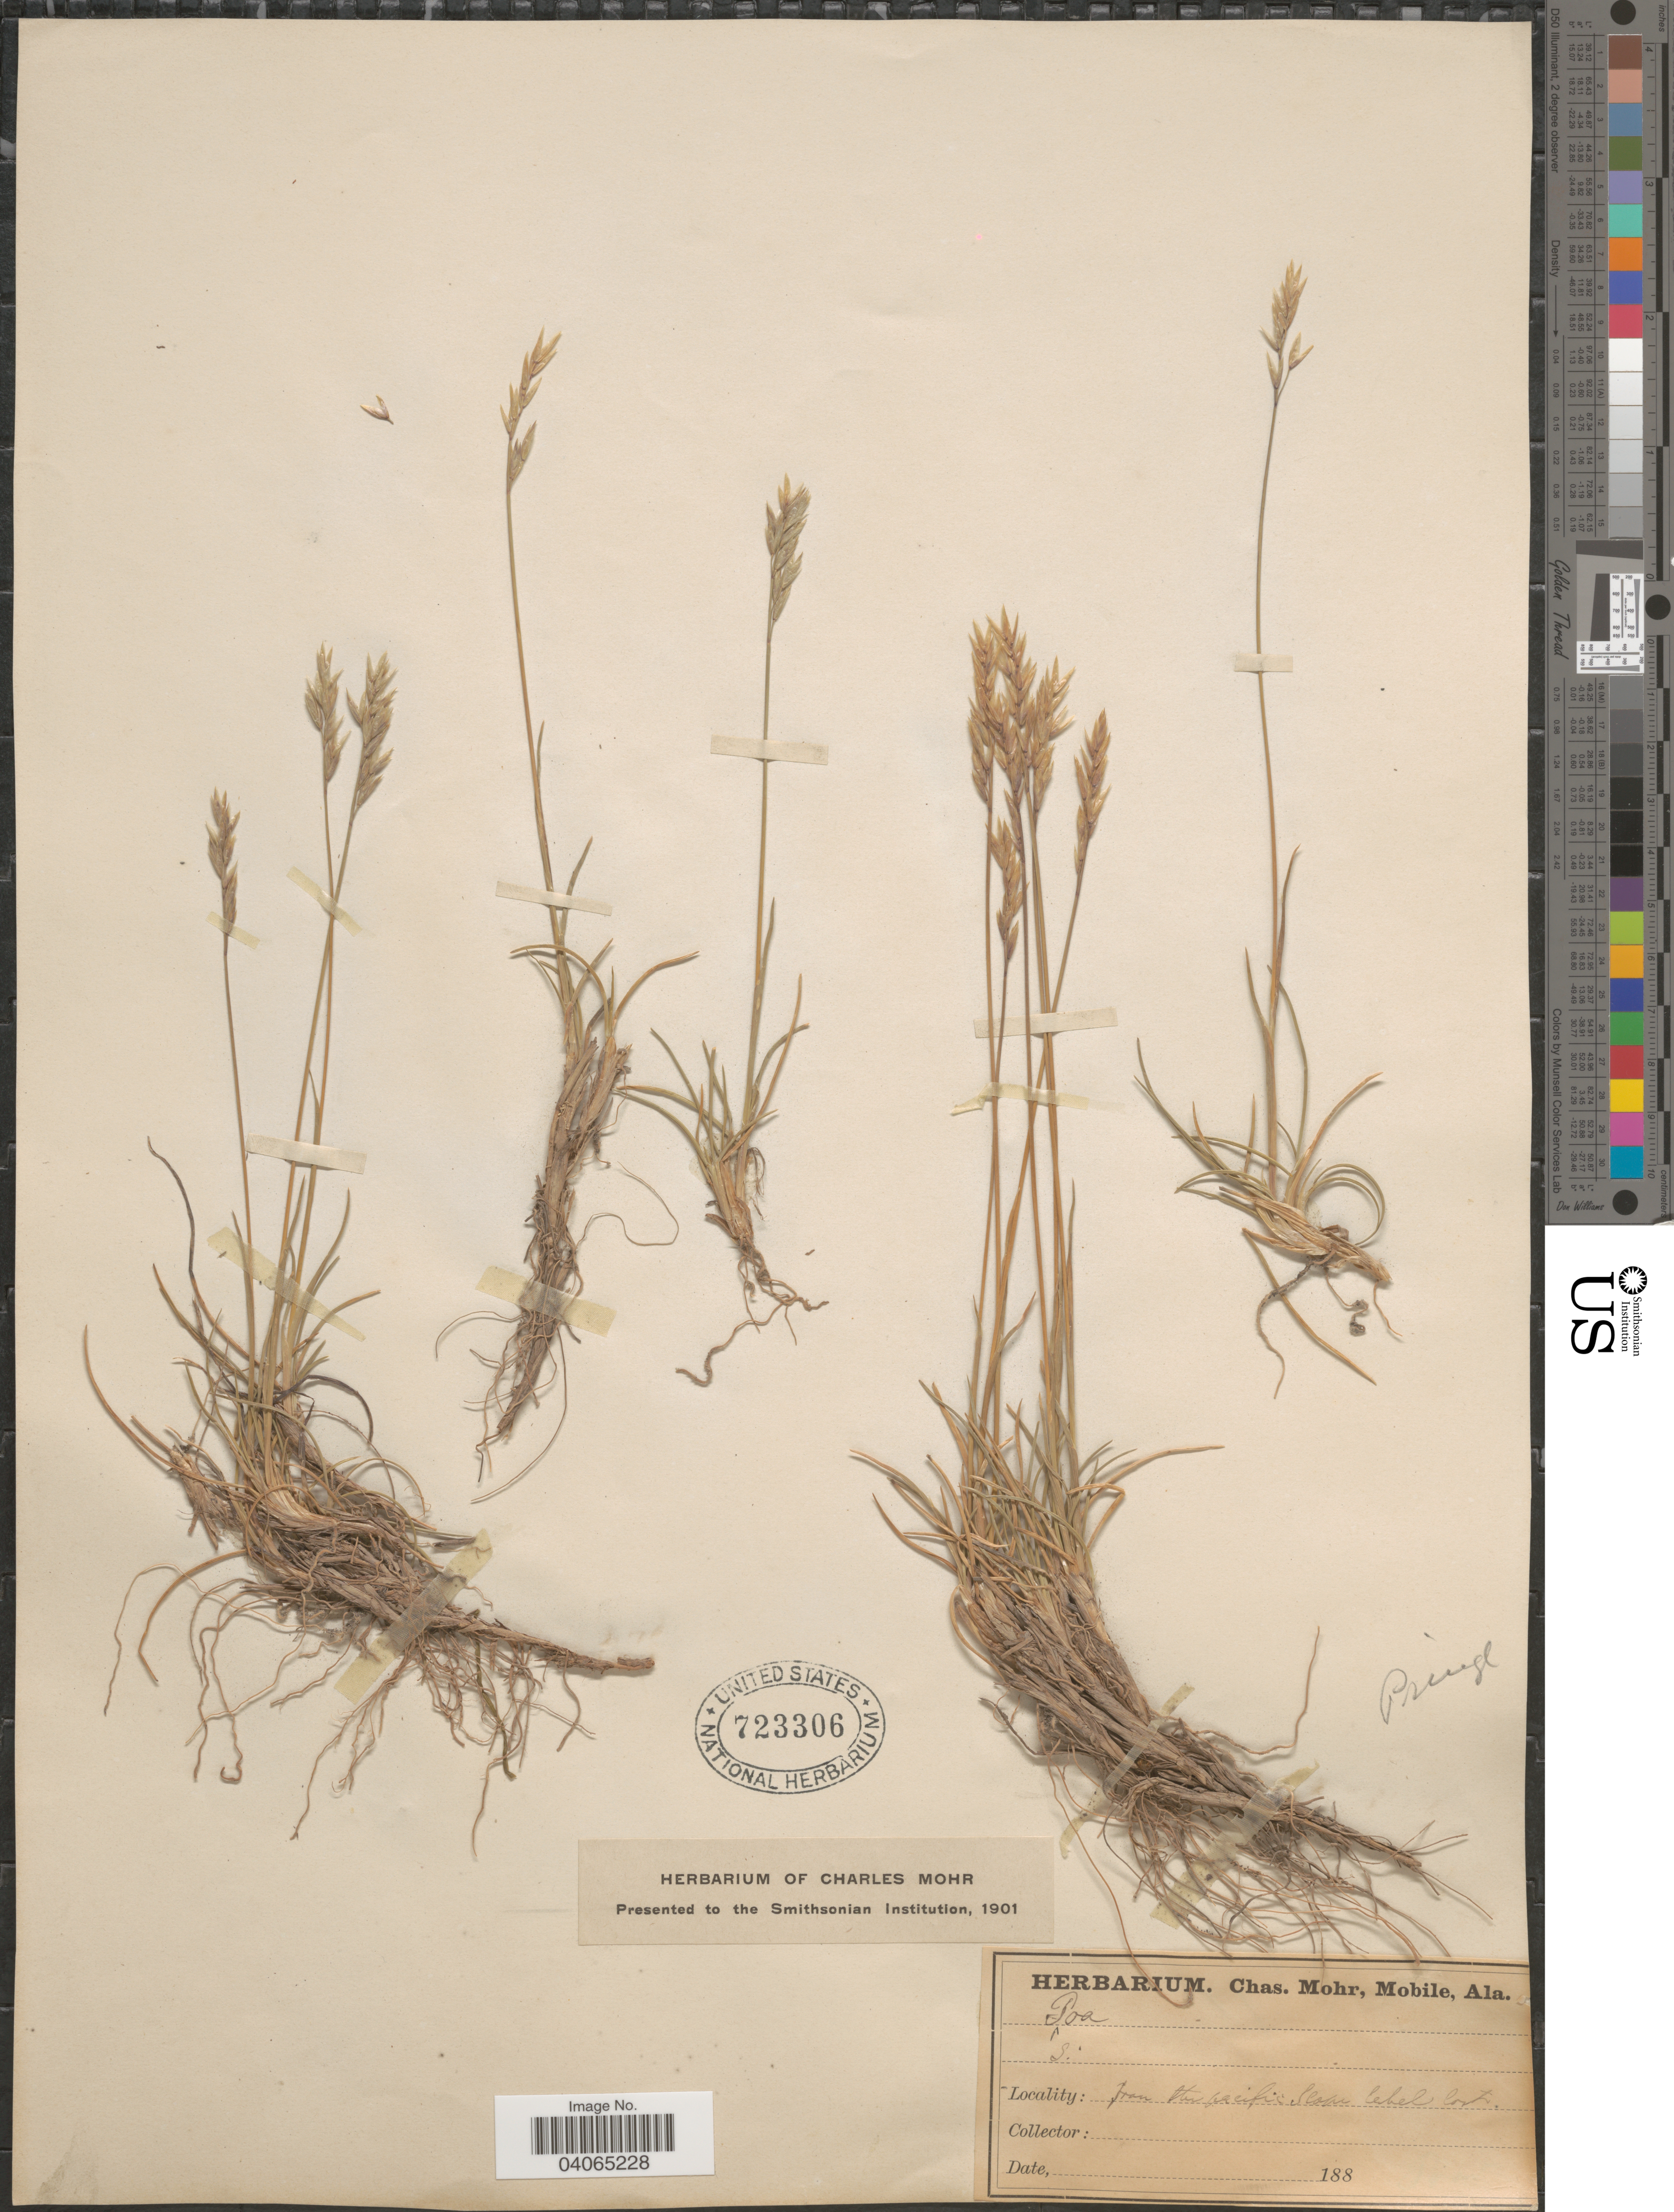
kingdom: Plantae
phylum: Tracheophyta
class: Liliopsida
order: Poales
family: Poaceae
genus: Poa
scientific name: Poa pringlei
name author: Scribn.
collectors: ex herb. Charles Mohr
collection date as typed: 188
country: United States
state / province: Alabama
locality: From the pacific slope Cebel [interpreted] Coutr [interpreted].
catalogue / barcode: US 723306